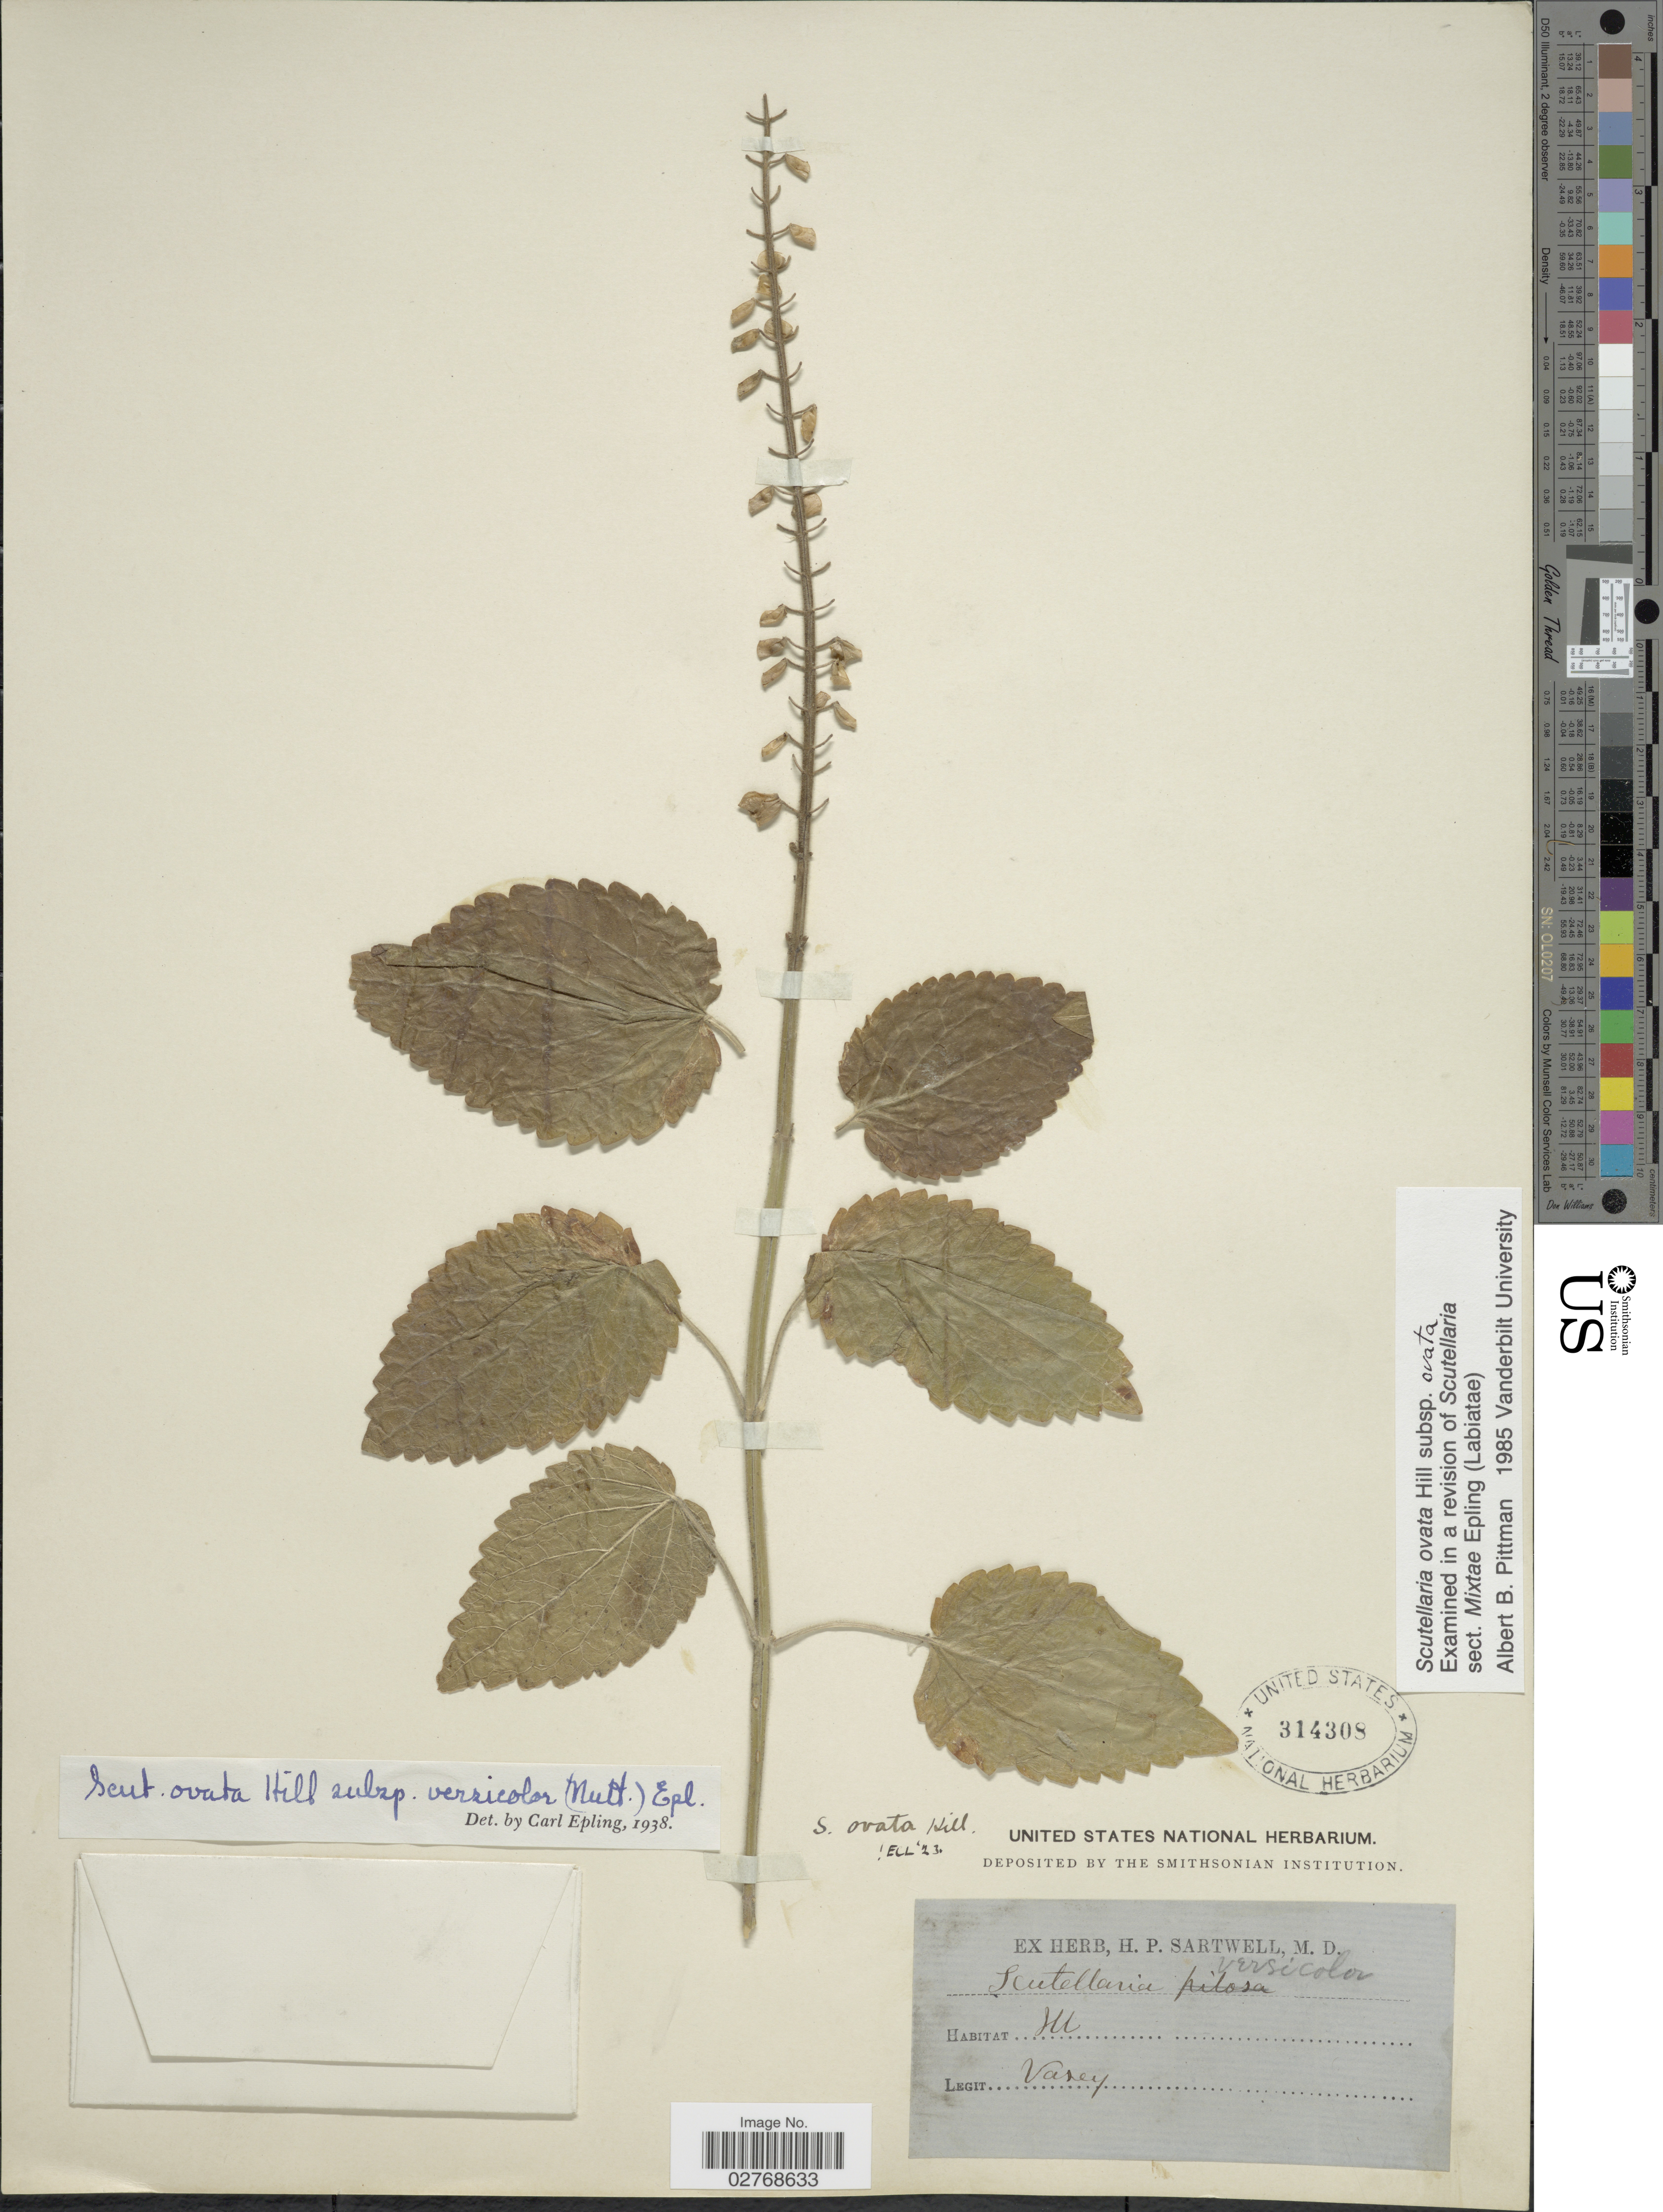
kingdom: Plantae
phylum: Tracheophyta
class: Magnoliopsida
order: Lamiales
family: Lamiaceae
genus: Scutellaria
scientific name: Scutellaria ovata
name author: Hill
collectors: Vasey, --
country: United States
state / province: Illinois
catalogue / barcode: US 314308